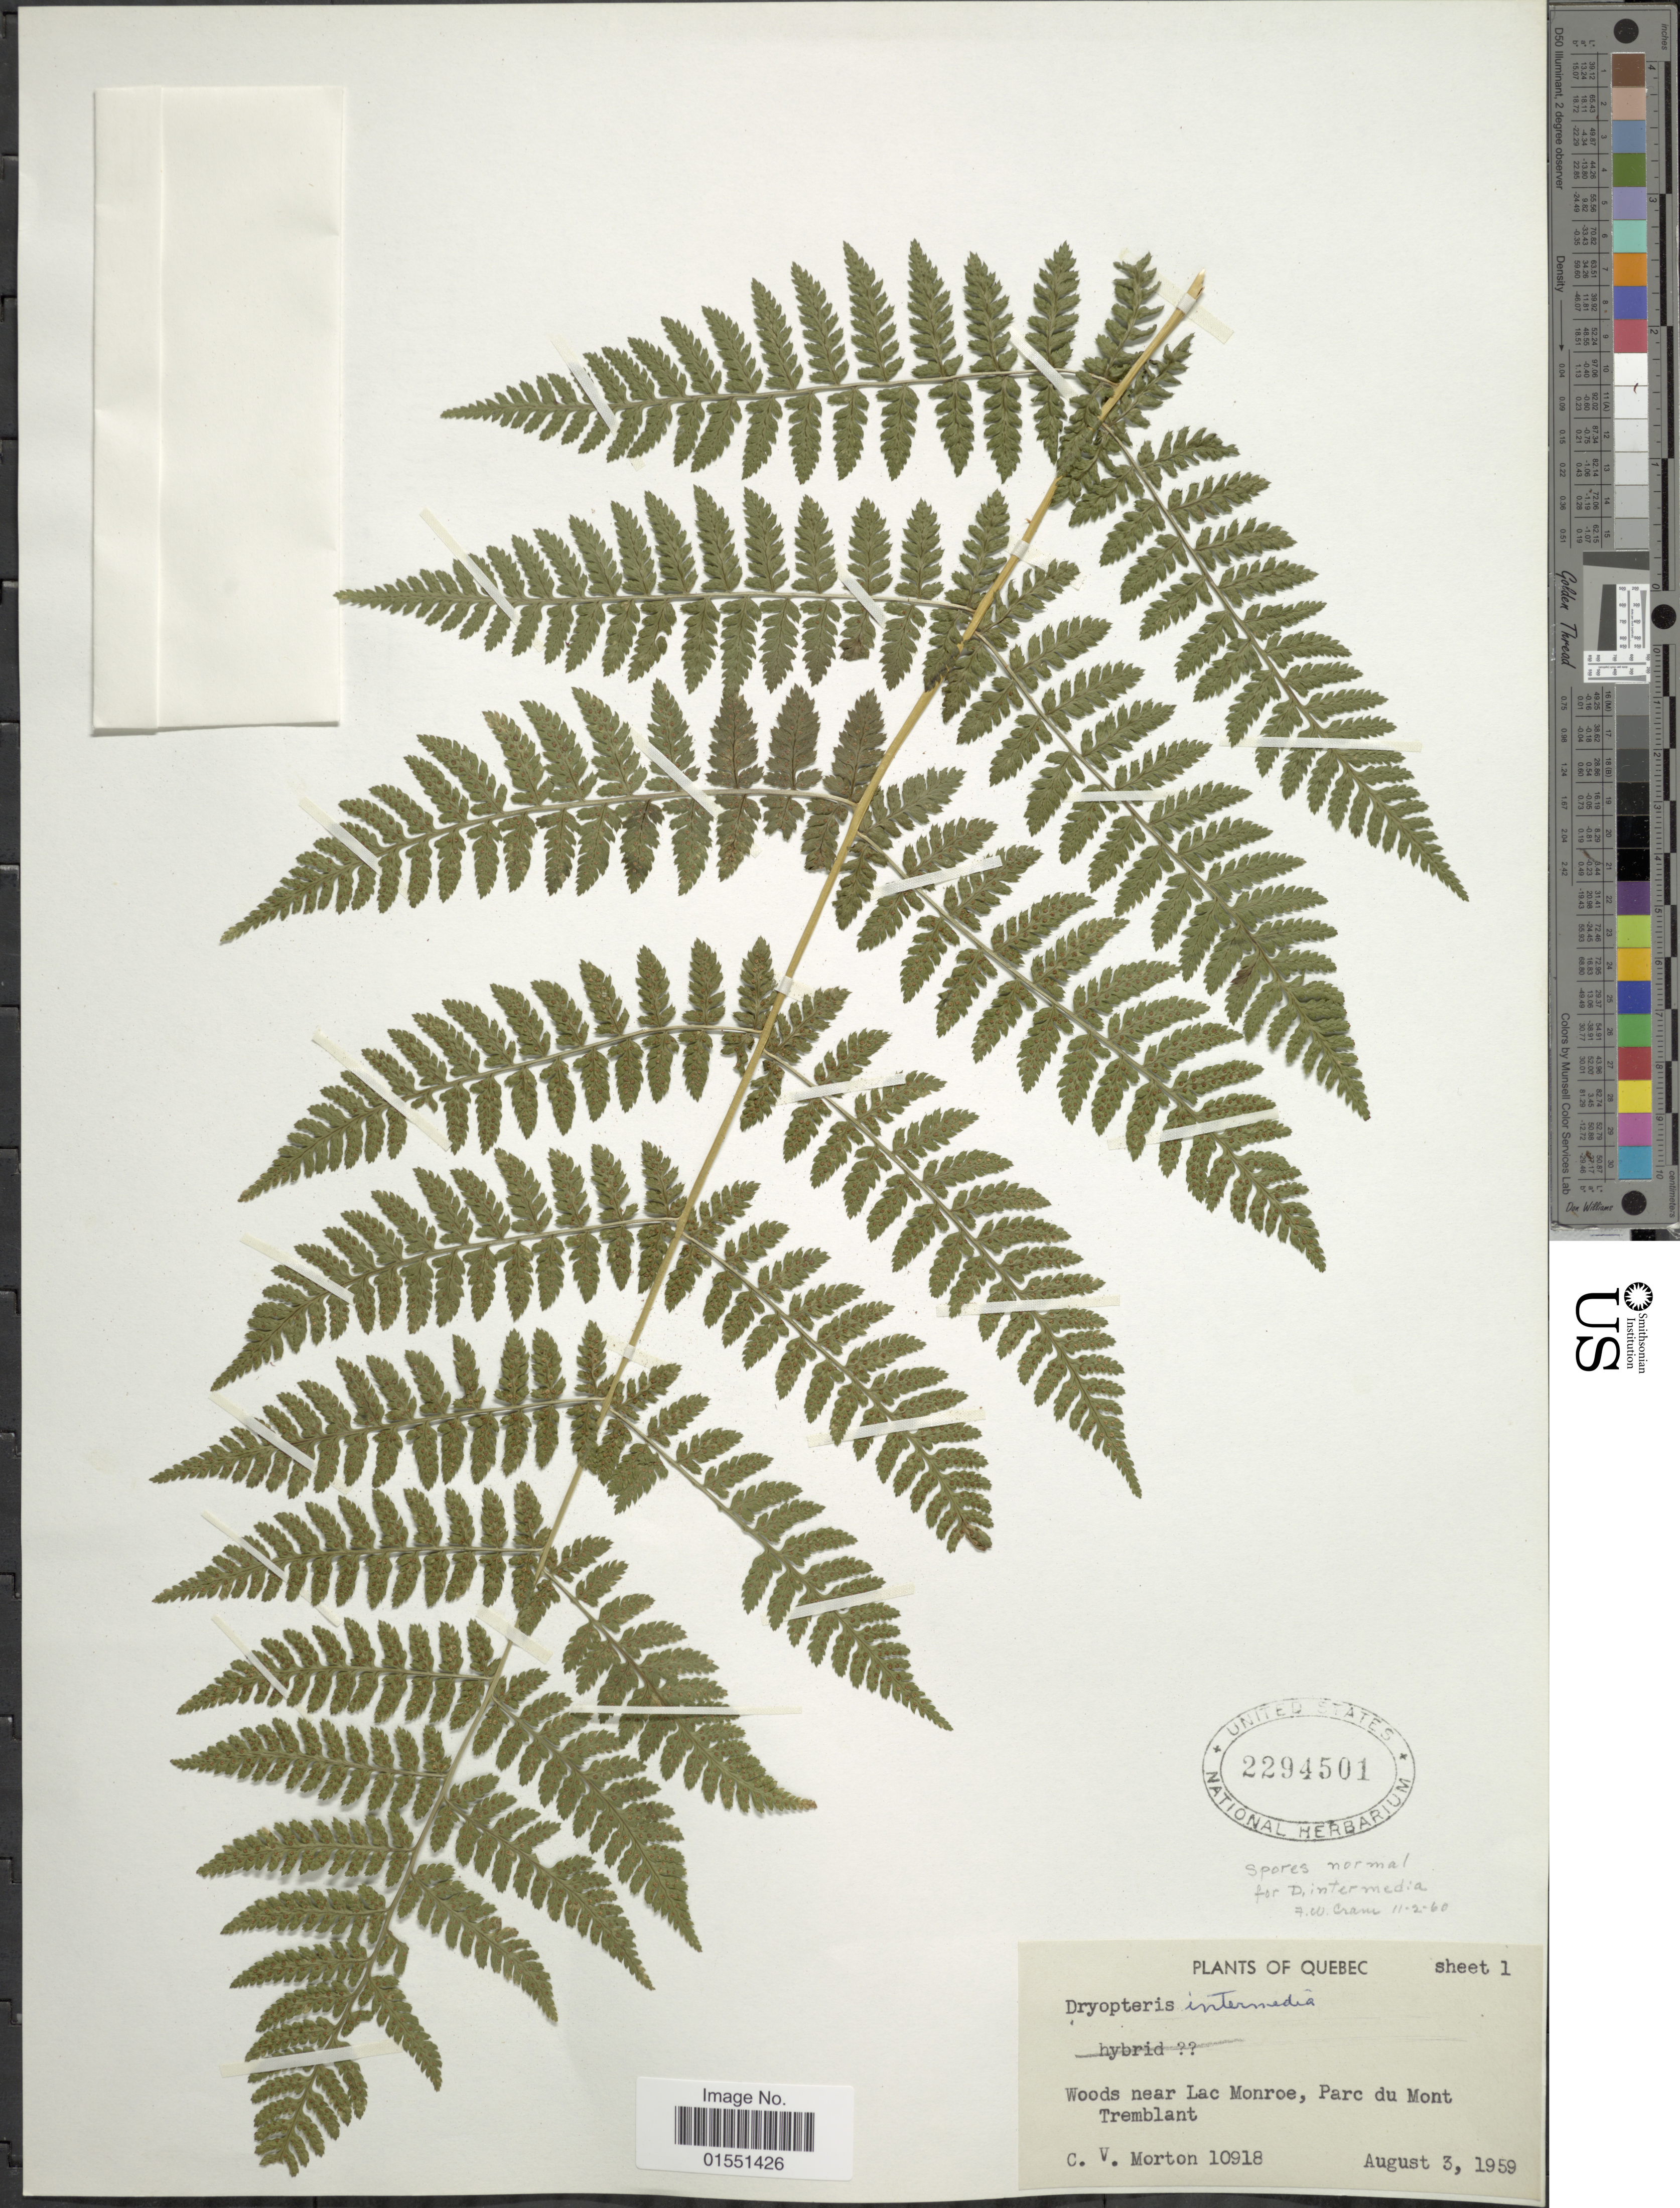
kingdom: Plantae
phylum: Tracheophyta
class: Polypodiopsida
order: Polypodiales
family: Dryopteridaceae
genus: Dryopteris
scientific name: Dryopteris intermedia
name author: (Muhl.) A. Gray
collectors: C. V. Morton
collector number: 10918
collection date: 1959-08-03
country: Canada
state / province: Quebec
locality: Woods near Lac Monroe, Parc du Mont Tremblant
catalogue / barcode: US 2294501